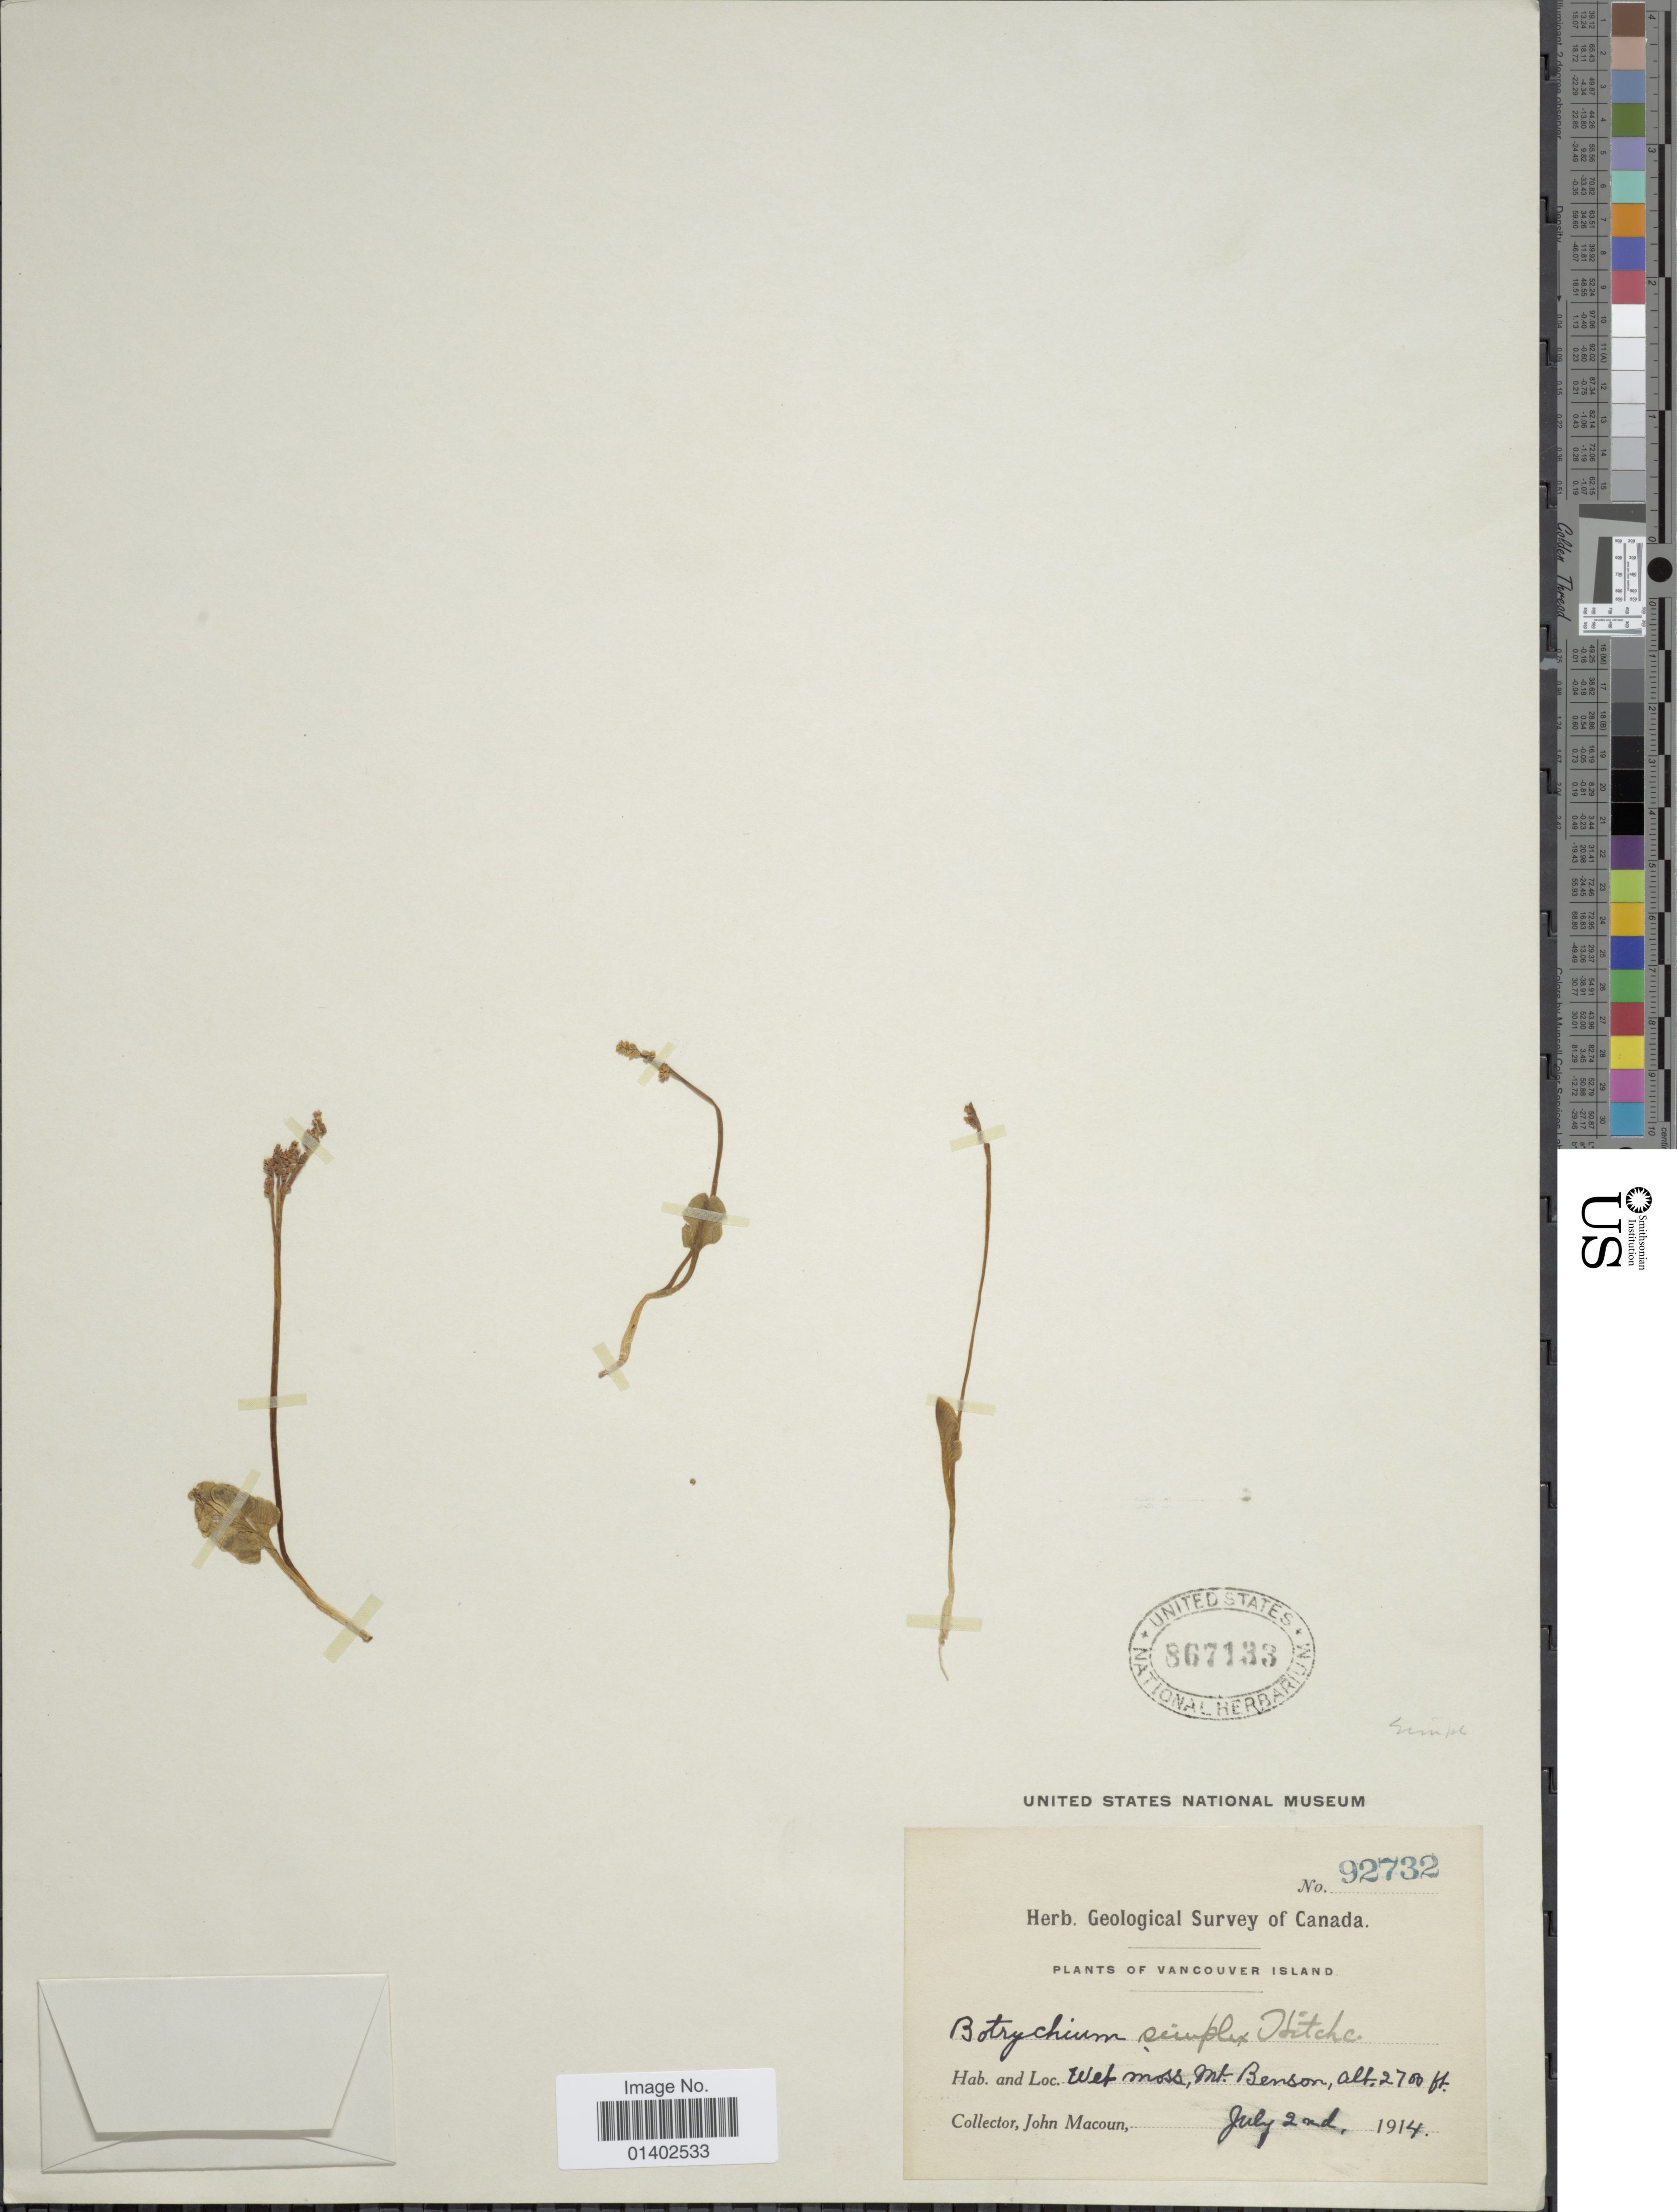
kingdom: Plantae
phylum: Tracheophyta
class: Polypodiopsida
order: Ophioglossales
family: Ophioglossaceae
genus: Botrychium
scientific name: Botrychium simplex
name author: E. Hitchc.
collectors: J. Macoun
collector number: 92732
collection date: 1914-07-02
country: Canada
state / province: British Columbia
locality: Vancouver Island, Wet moss, Mt Benson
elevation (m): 823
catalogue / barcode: US 867133